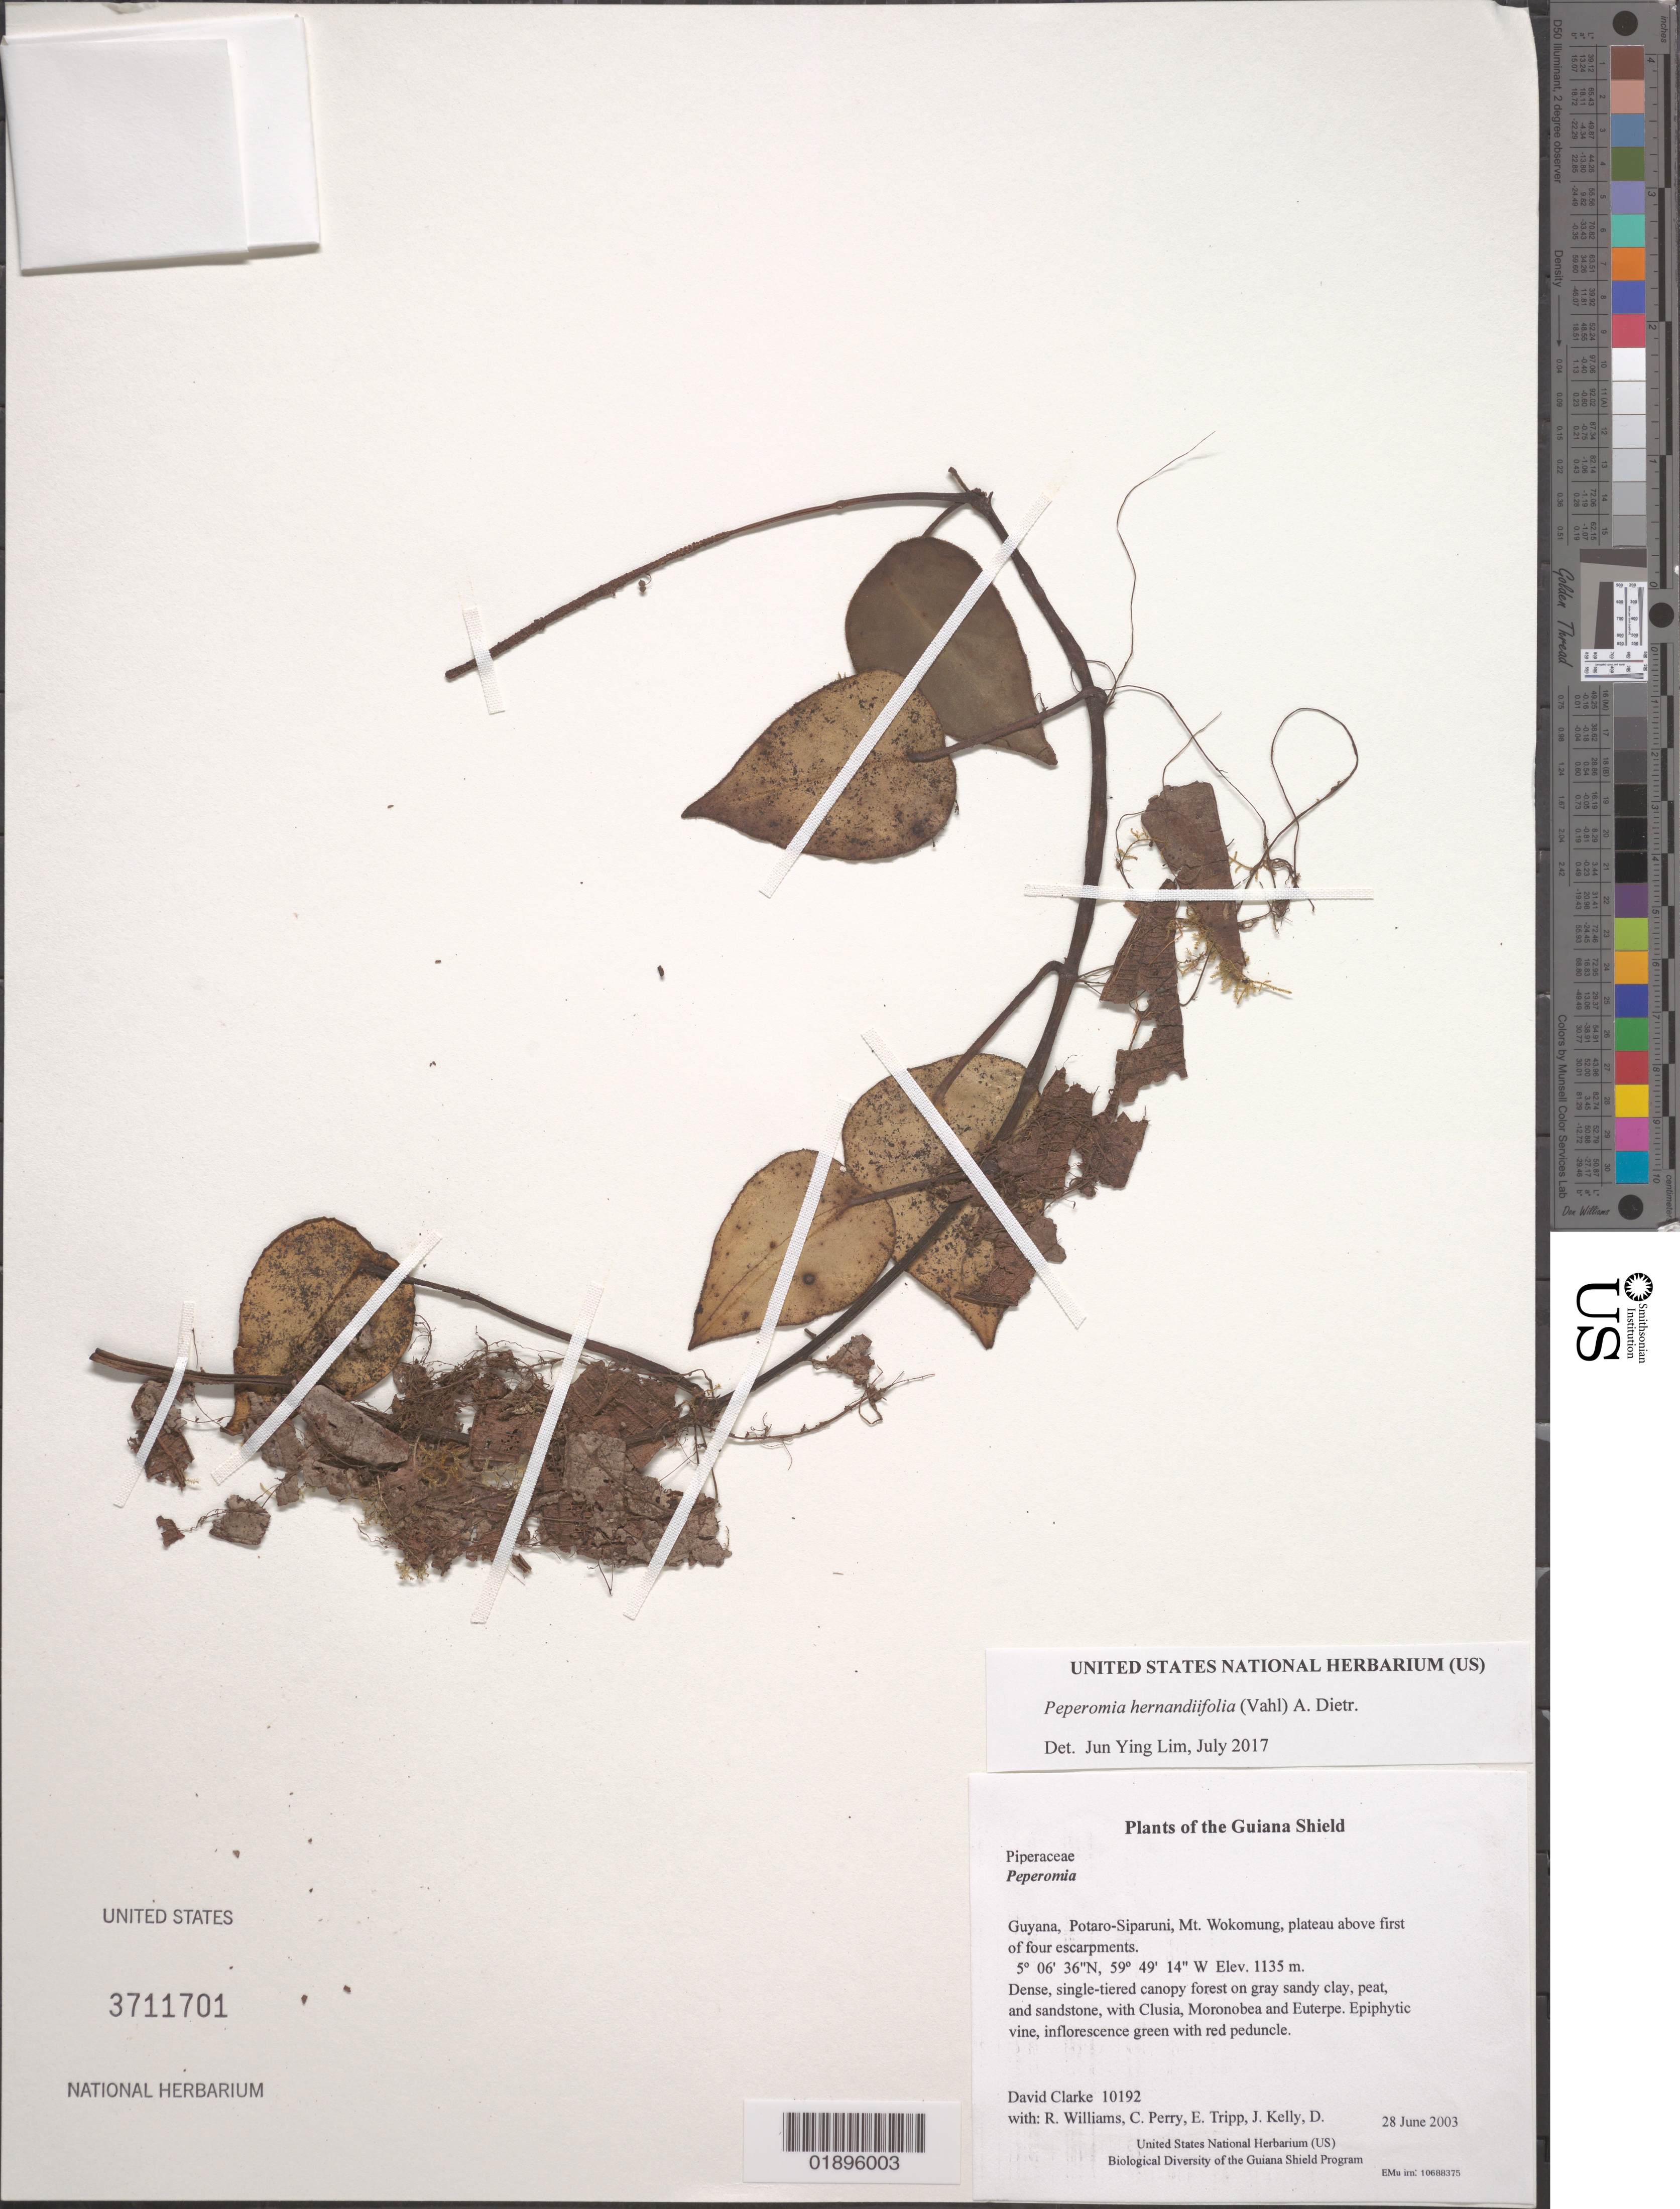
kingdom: Plantae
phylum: Tracheophyta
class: Magnoliopsida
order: Piperales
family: Piperaceae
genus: Peperomia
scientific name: Peperomia hernandiifolia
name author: (Vahl) A. Dietr.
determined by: Lim, Jun Ying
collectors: H. D. Clarke, R. Williams, C. Perry, E. Tripp, J. Kelly, D. Gittens & S. R. Stern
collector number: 10192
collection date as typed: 28 June 2003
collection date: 2003-06-28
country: Guyana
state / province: Potaro-Siparuni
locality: Mt. Wokomung, plateau above first of four escarpments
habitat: Dense, single-tiered canopy forest on gray sandy clay, peat, and sandstone, with Clusia, Moronobea and Euterpe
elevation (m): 1135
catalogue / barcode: US 3711701